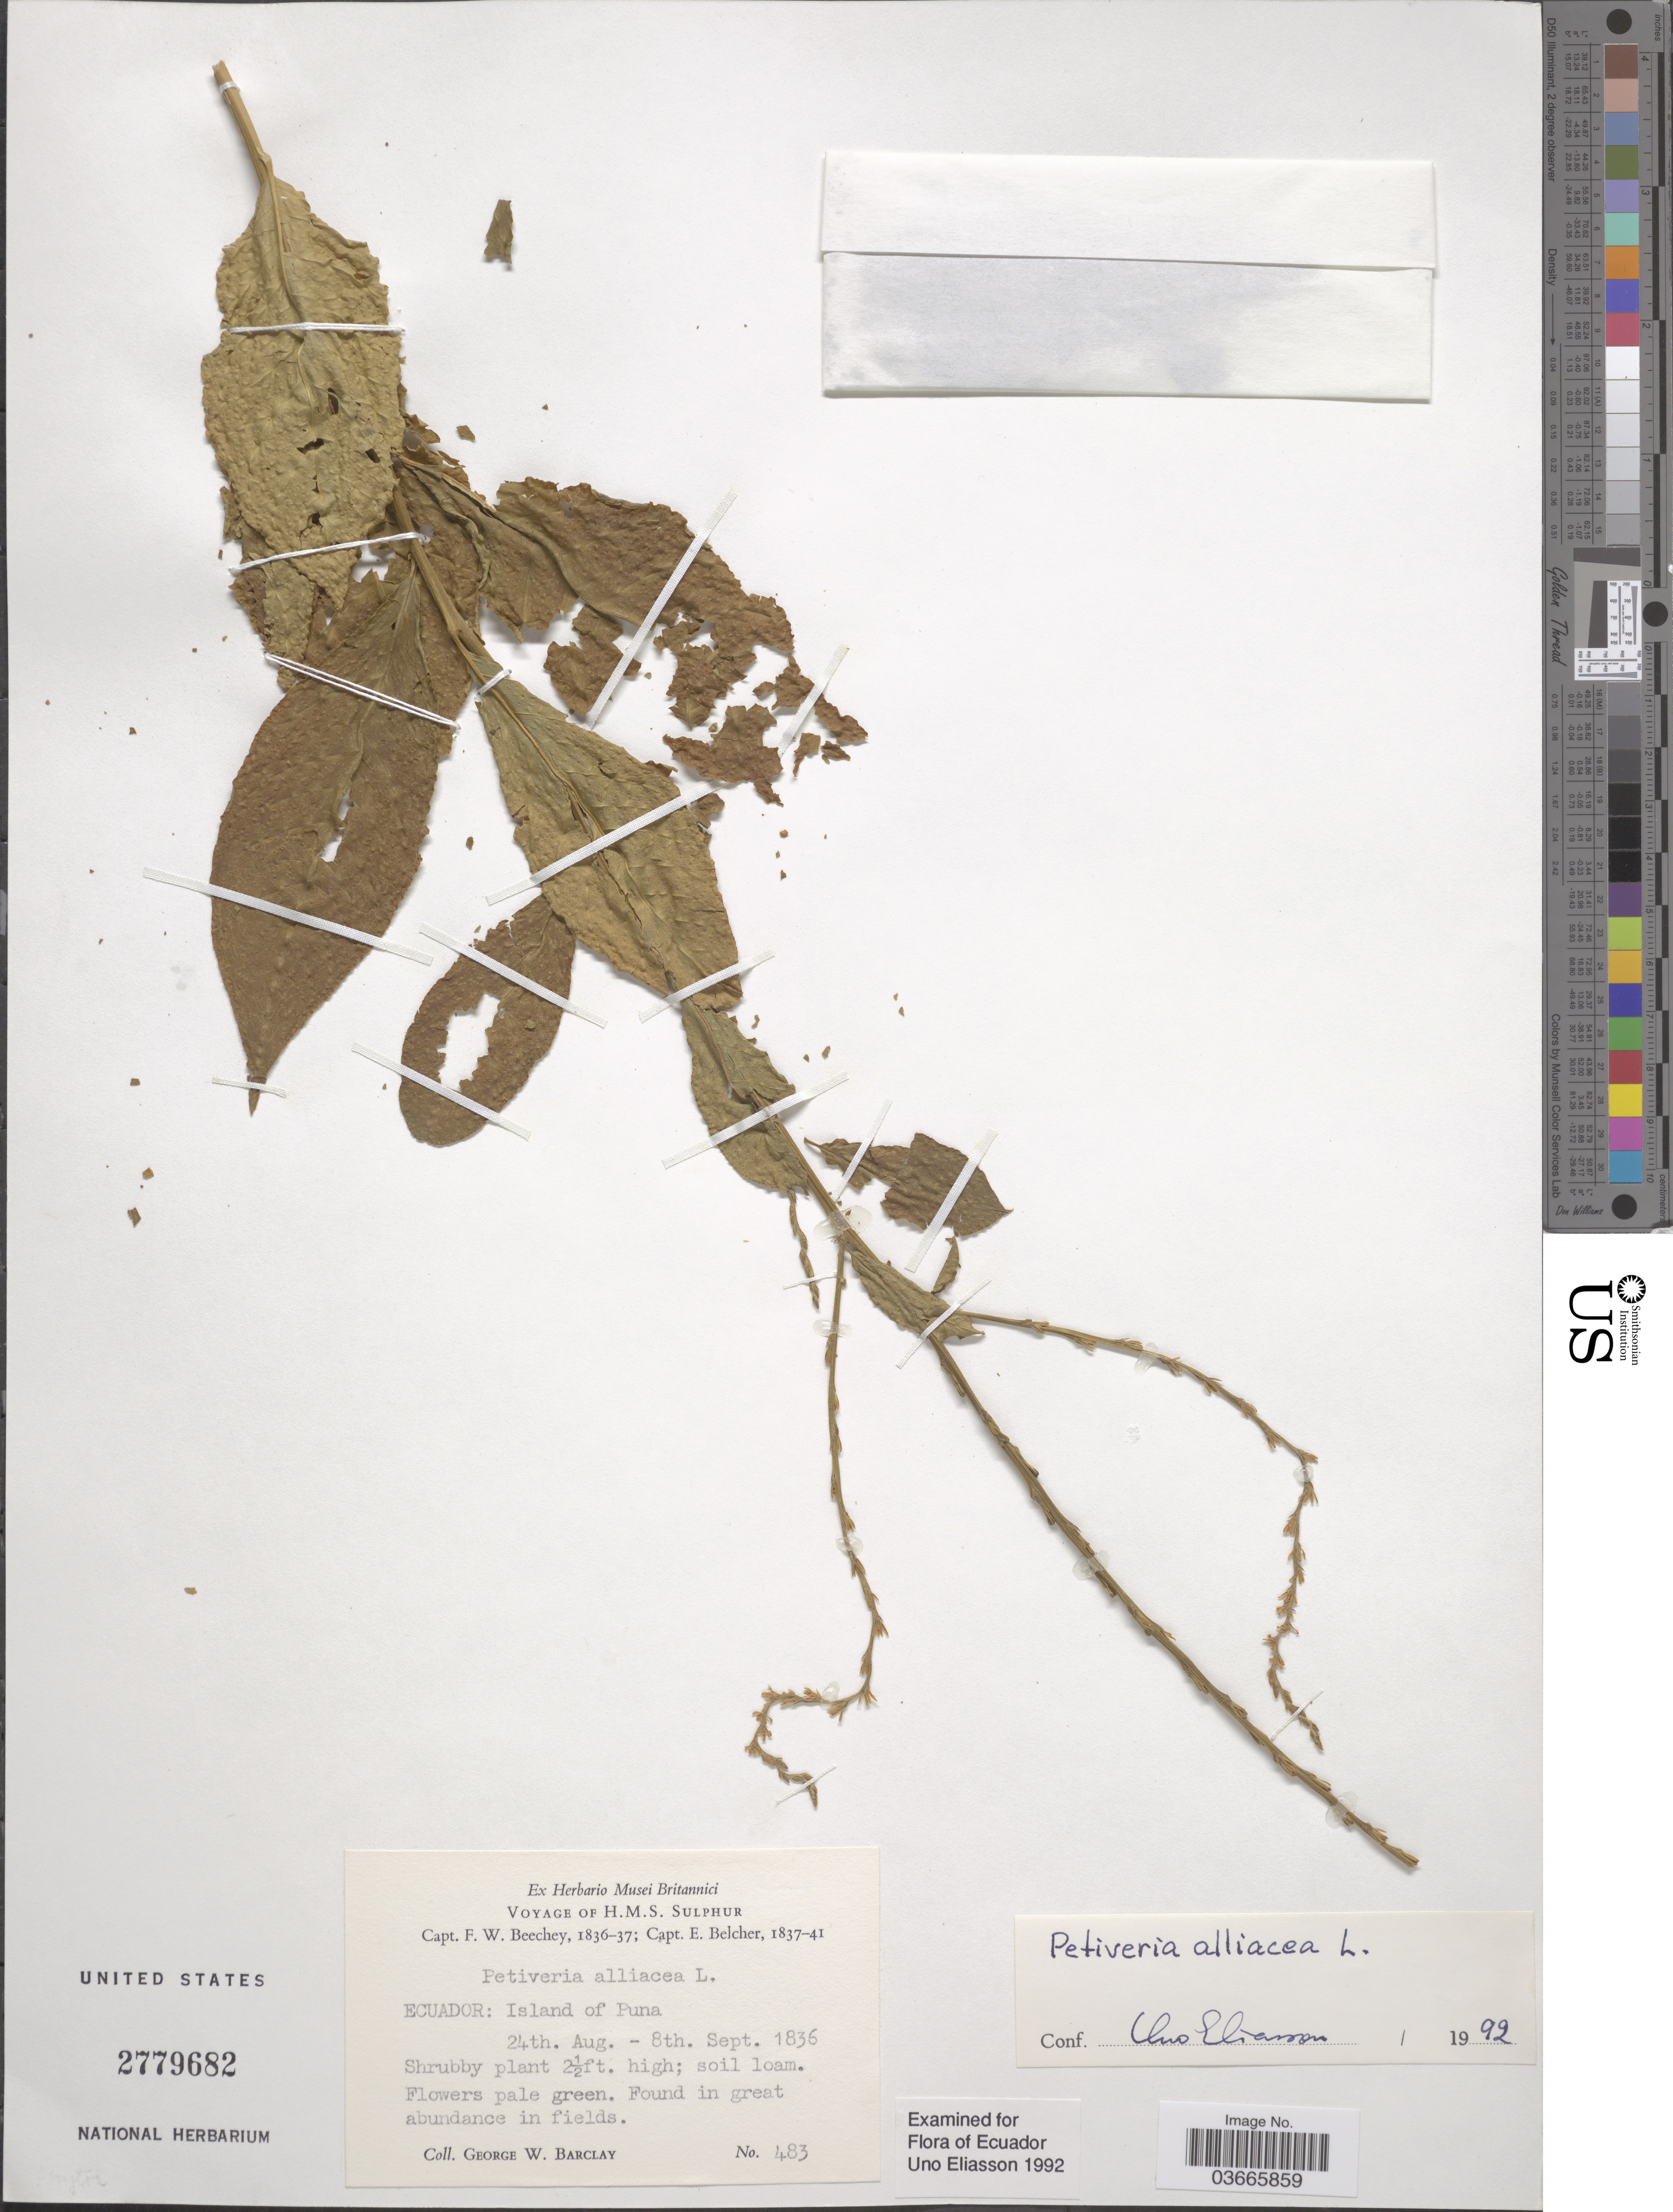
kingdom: Plantae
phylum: Tracheophyta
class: Magnoliopsida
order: Caryophyllales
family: Phytolaccaceae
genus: Petiveria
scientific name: Petiveria alliacea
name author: L.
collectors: G. W. Barclay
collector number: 483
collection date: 1836-08-24/1836-09-08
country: Ecuador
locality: Island of Puna.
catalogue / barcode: US 2779682